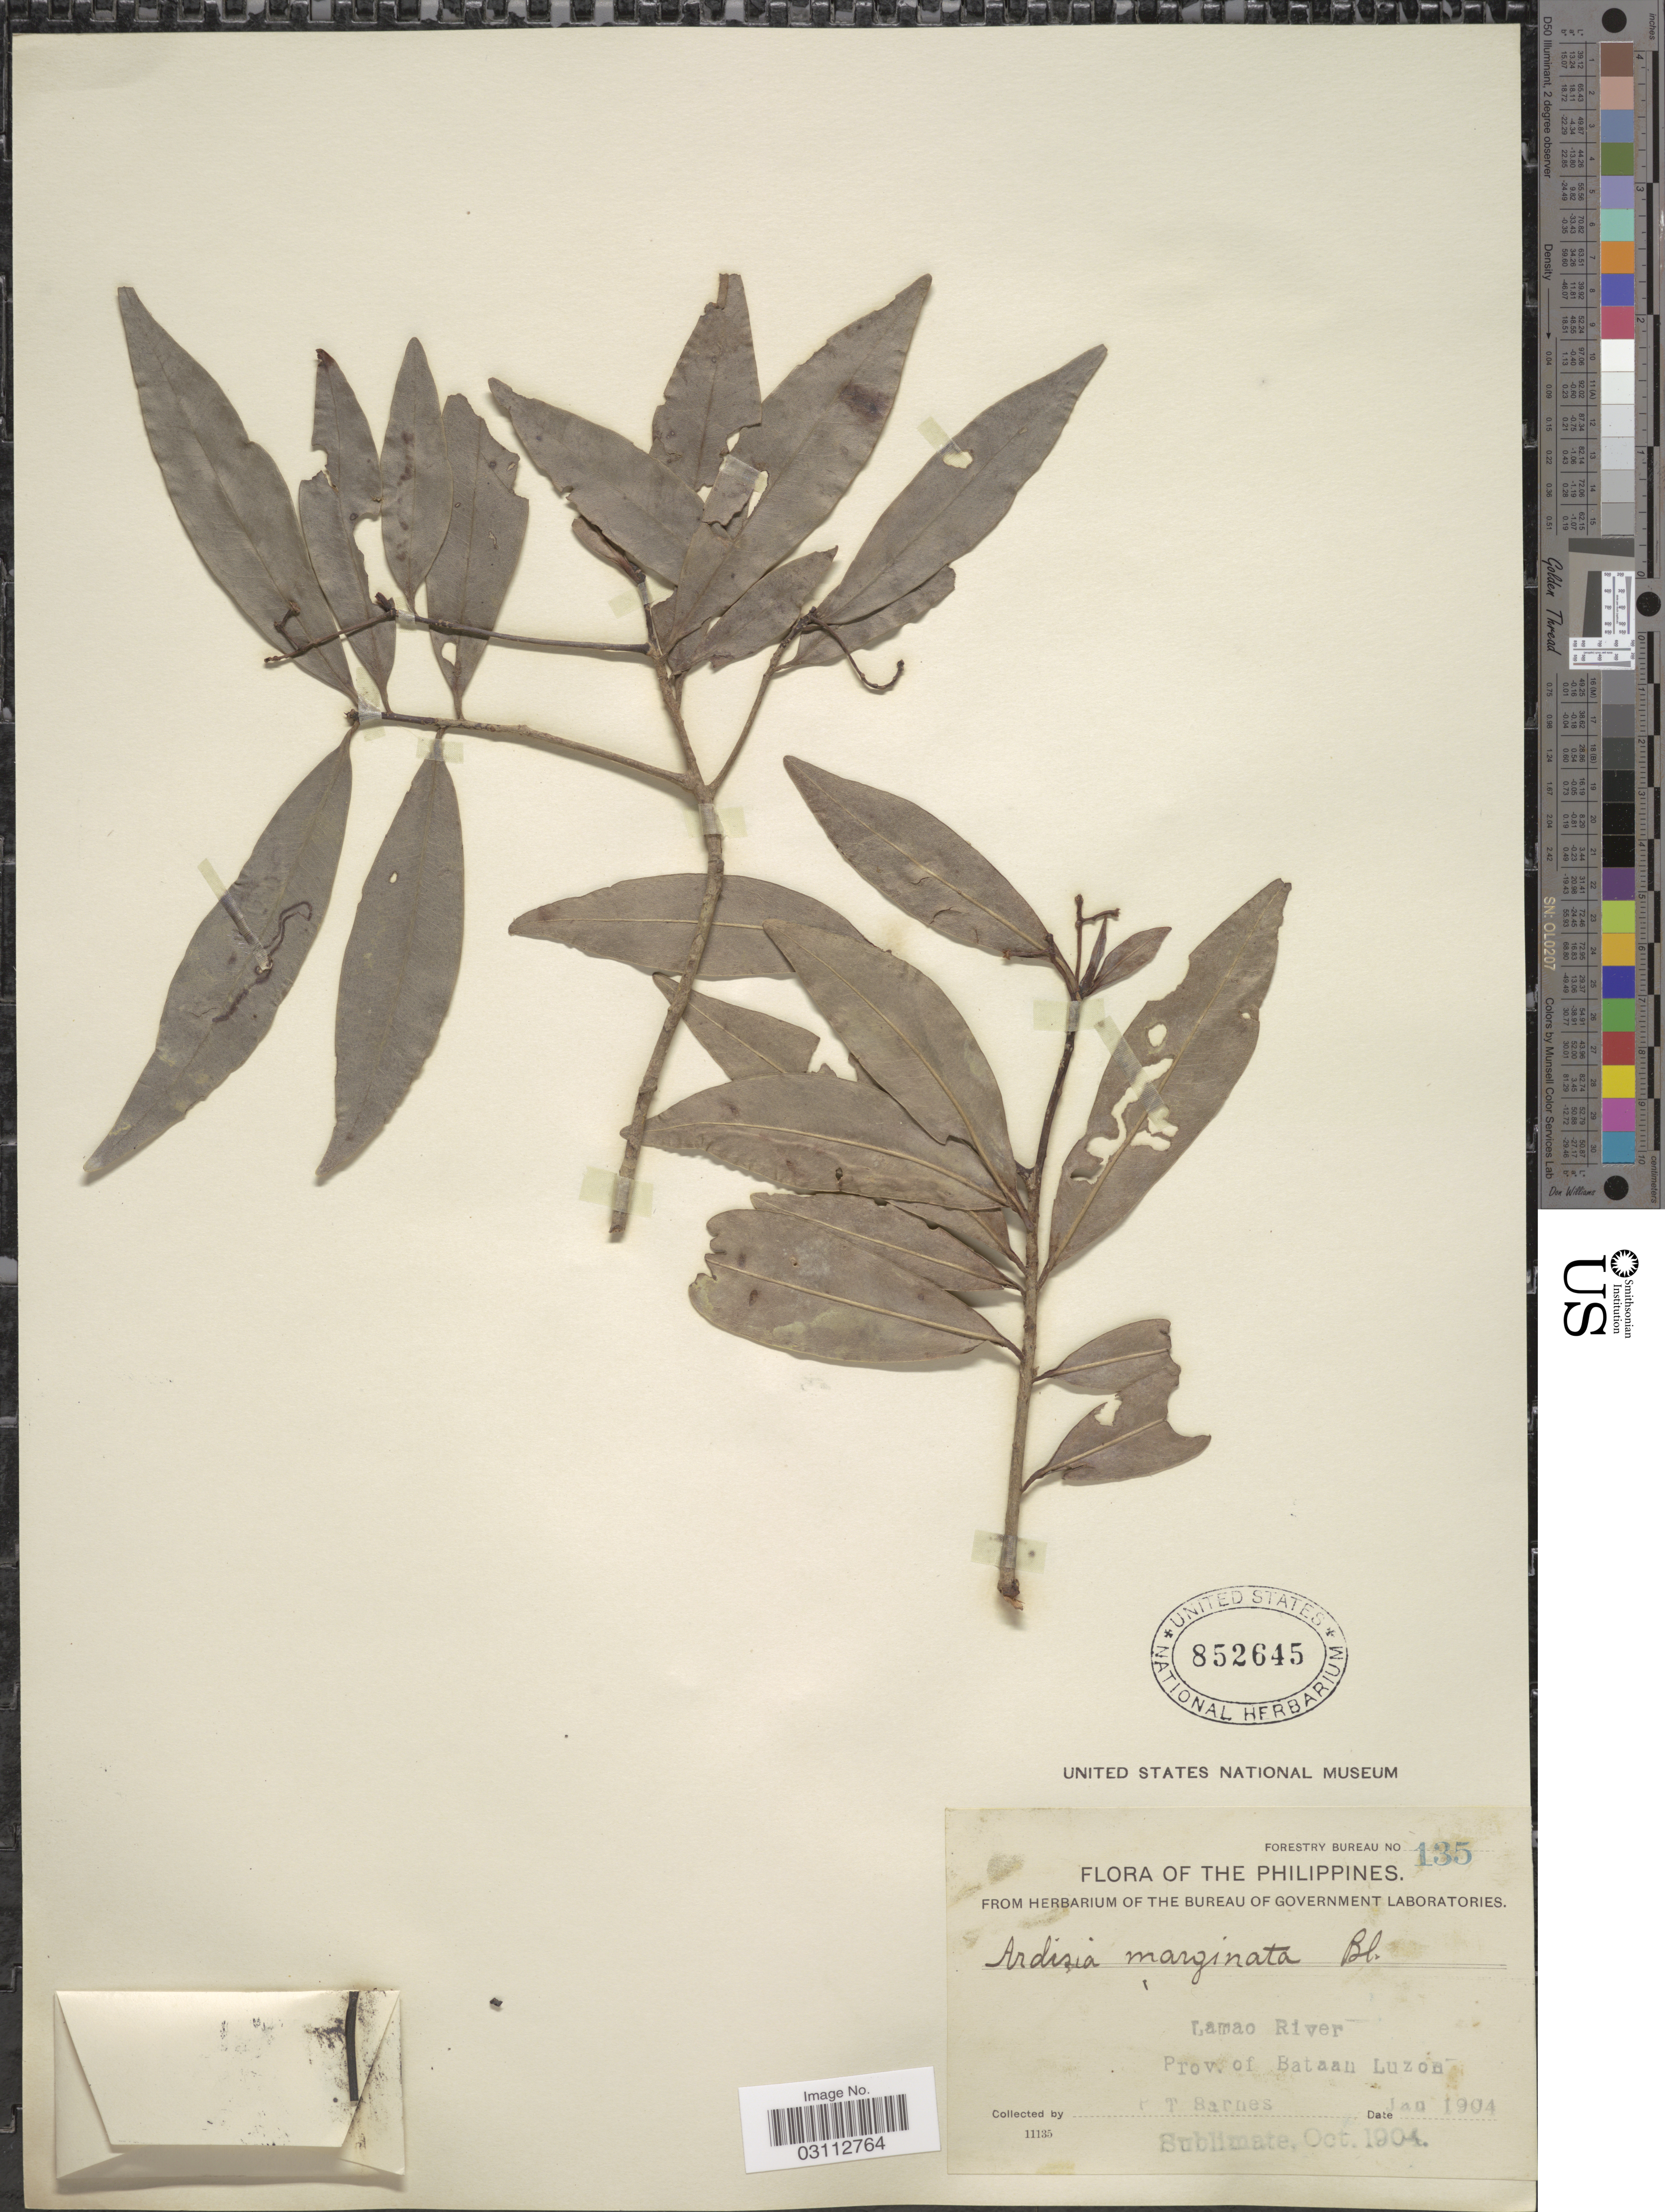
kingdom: Plantae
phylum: Tracheophyta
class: Magnoliopsida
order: Ericales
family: Primulaceae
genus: Ardisia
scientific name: Ardisia marginata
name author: Blume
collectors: P. Barnes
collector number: Forestry Bureau 135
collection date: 1904-01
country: Philippines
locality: Lamao River, Prov. of Bataan, Luzon.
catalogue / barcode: US 852645